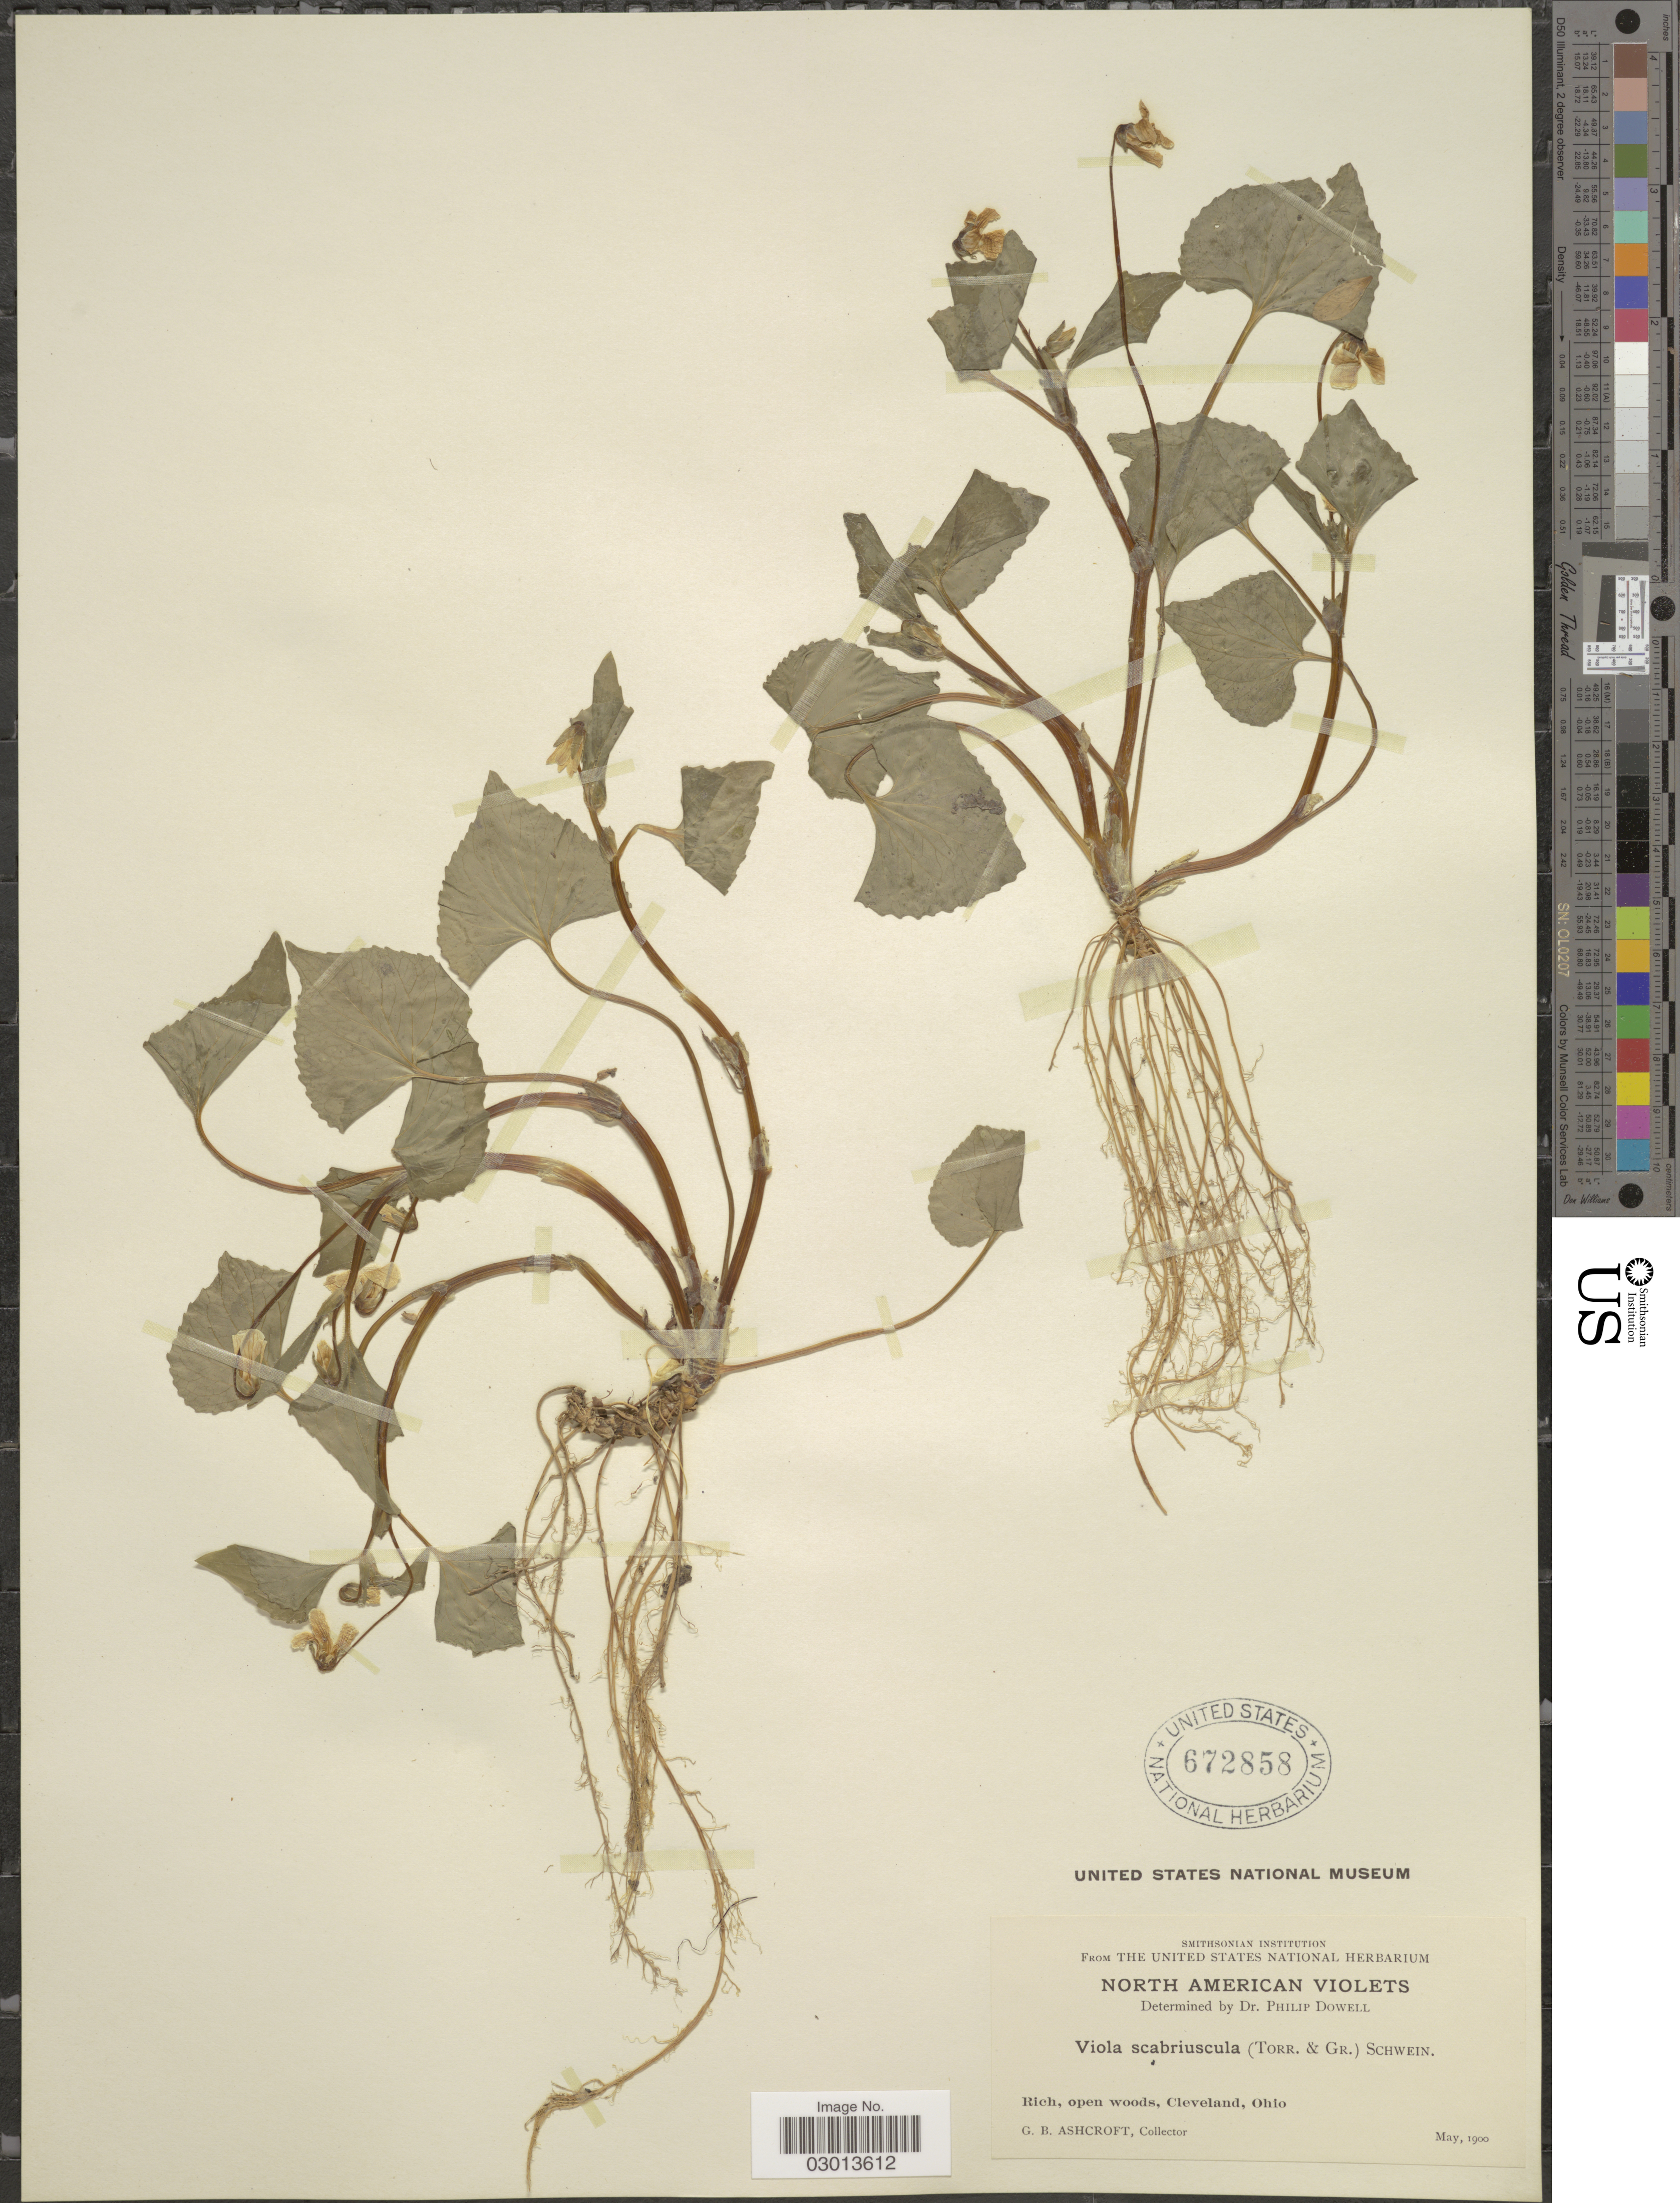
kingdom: Plantae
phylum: Tracheophyta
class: Magnoliopsida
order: Malpighiales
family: Violaceae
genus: Viola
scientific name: Viola pensylvanica var. leiocarpa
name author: (Fernald & Wiegand) Fernald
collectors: G. Ashcroft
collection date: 1900-05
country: United States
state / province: Ohio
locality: Cleveland.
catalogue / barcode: US 672858